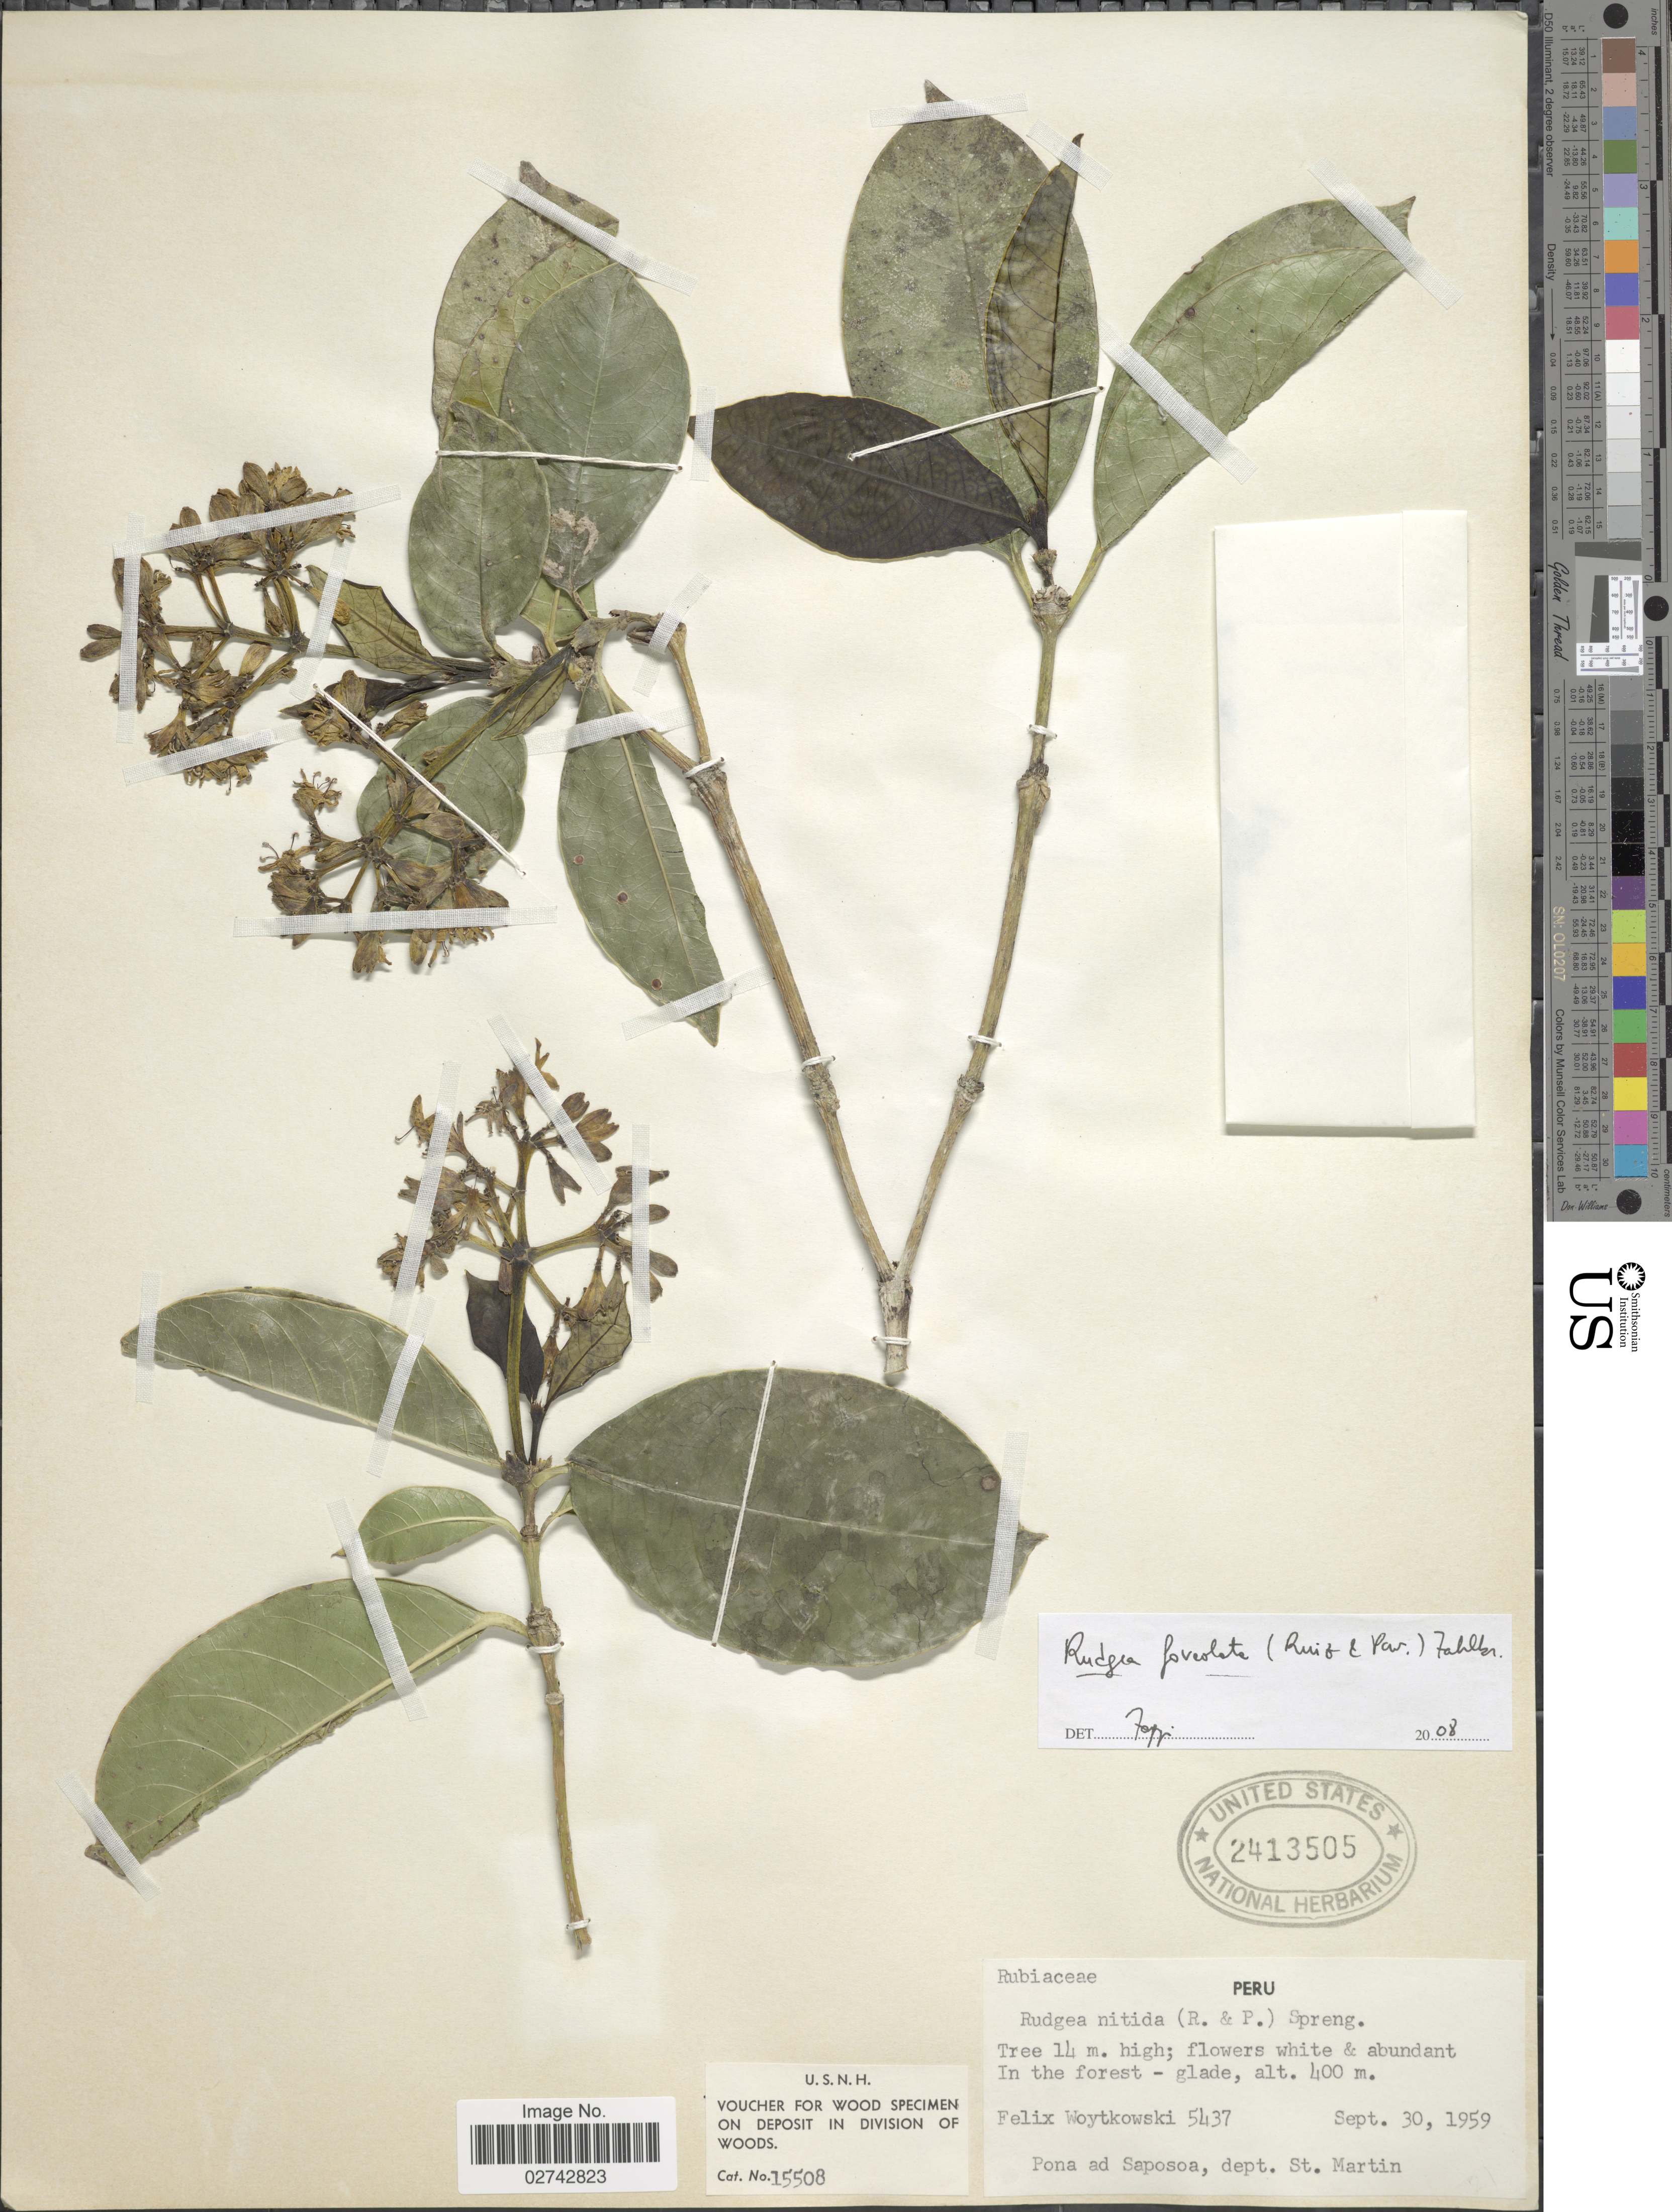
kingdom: Plantae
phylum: Tracheophyta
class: Magnoliopsida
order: Gentianales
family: Rubiaceae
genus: Rudgea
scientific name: Rudgea foveolata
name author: (Ruiz & Pav.) Zahlbr.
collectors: F. Woytkowski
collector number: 5437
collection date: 1959-09-30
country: Peru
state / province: San Martín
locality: Pona ad Saposoa, dept. St. Martin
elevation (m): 400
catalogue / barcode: US 2413505